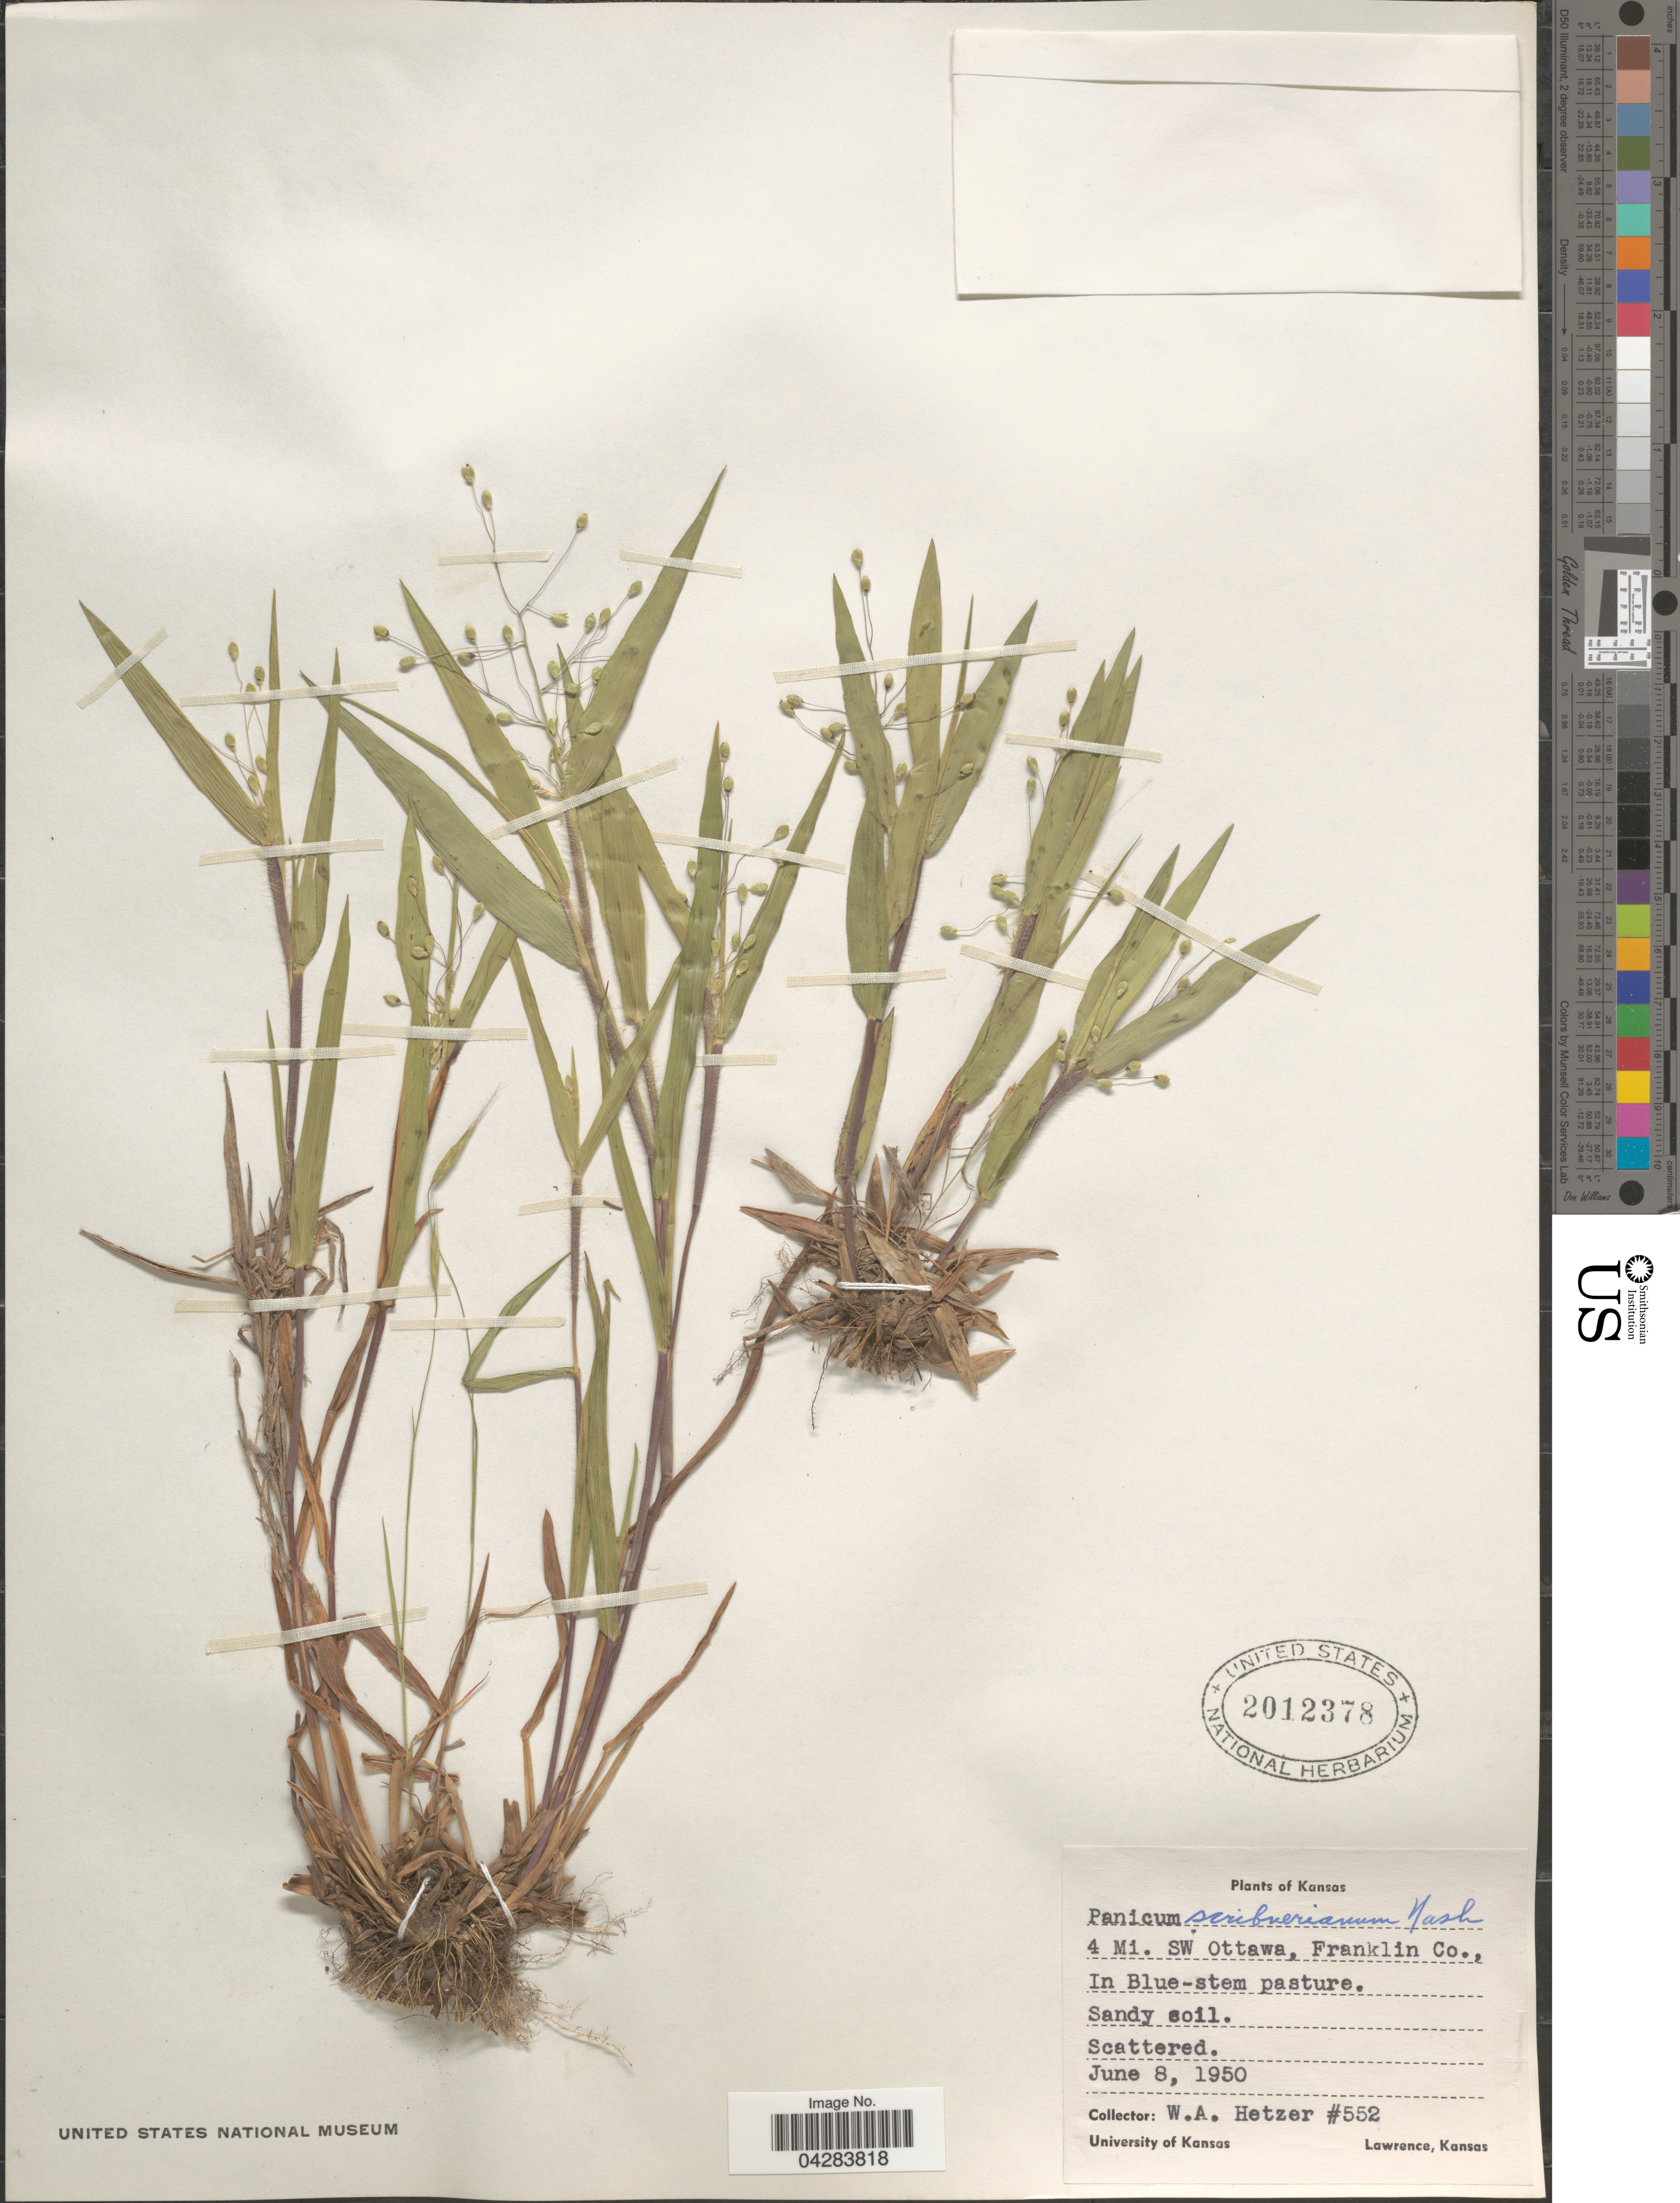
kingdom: Plantae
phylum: Tracheophyta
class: Liliopsida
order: Poales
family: Poaceae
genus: Dichanthelium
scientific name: Dichanthelium oligosanthes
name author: (Schult.) Gould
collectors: W. Hetzer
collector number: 552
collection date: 1950-06-08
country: United States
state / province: Kansas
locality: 4 Mi. SW Ottawa, Franklin Co.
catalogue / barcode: US 2012378